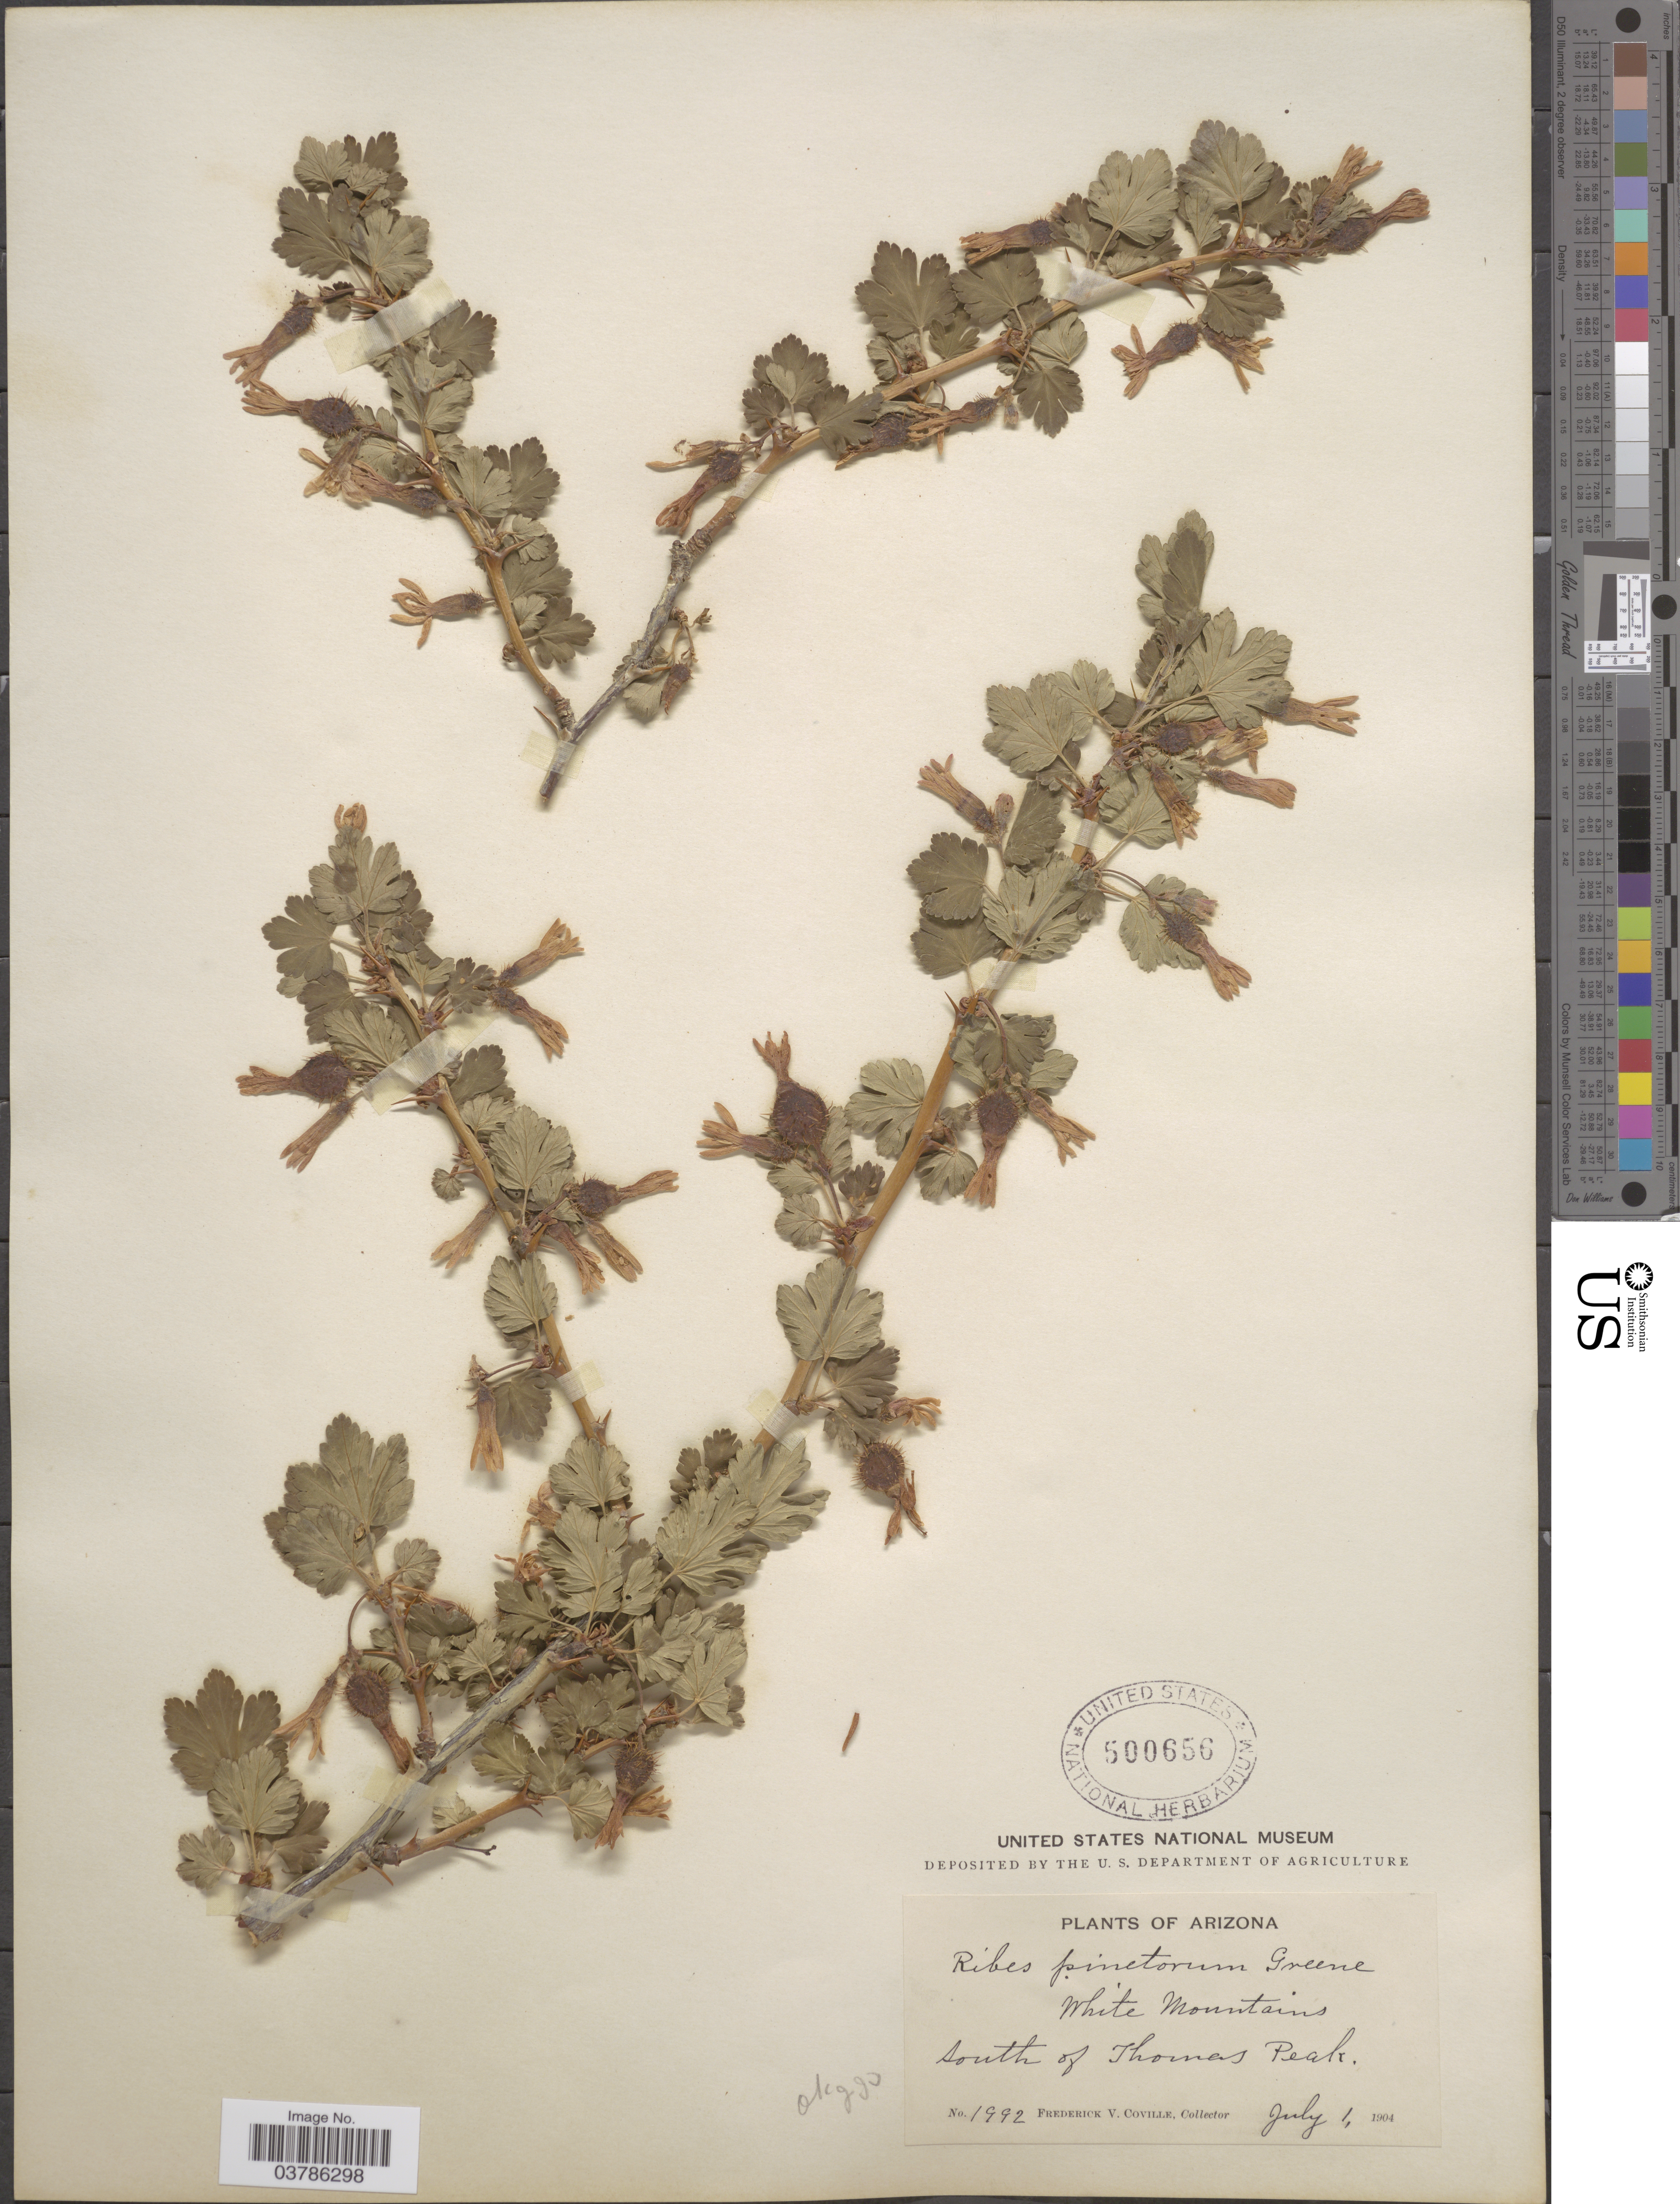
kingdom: Plantae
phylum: Tracheophyta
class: Magnoliopsida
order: Saxifragales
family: Grossulariaceae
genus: Ribes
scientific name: Ribes pinetorum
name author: Greene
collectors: F. V. Coville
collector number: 1992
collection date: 1904-07-01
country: United States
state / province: Arizona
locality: White Mountains. South of Thomas Peak.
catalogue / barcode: US 500656